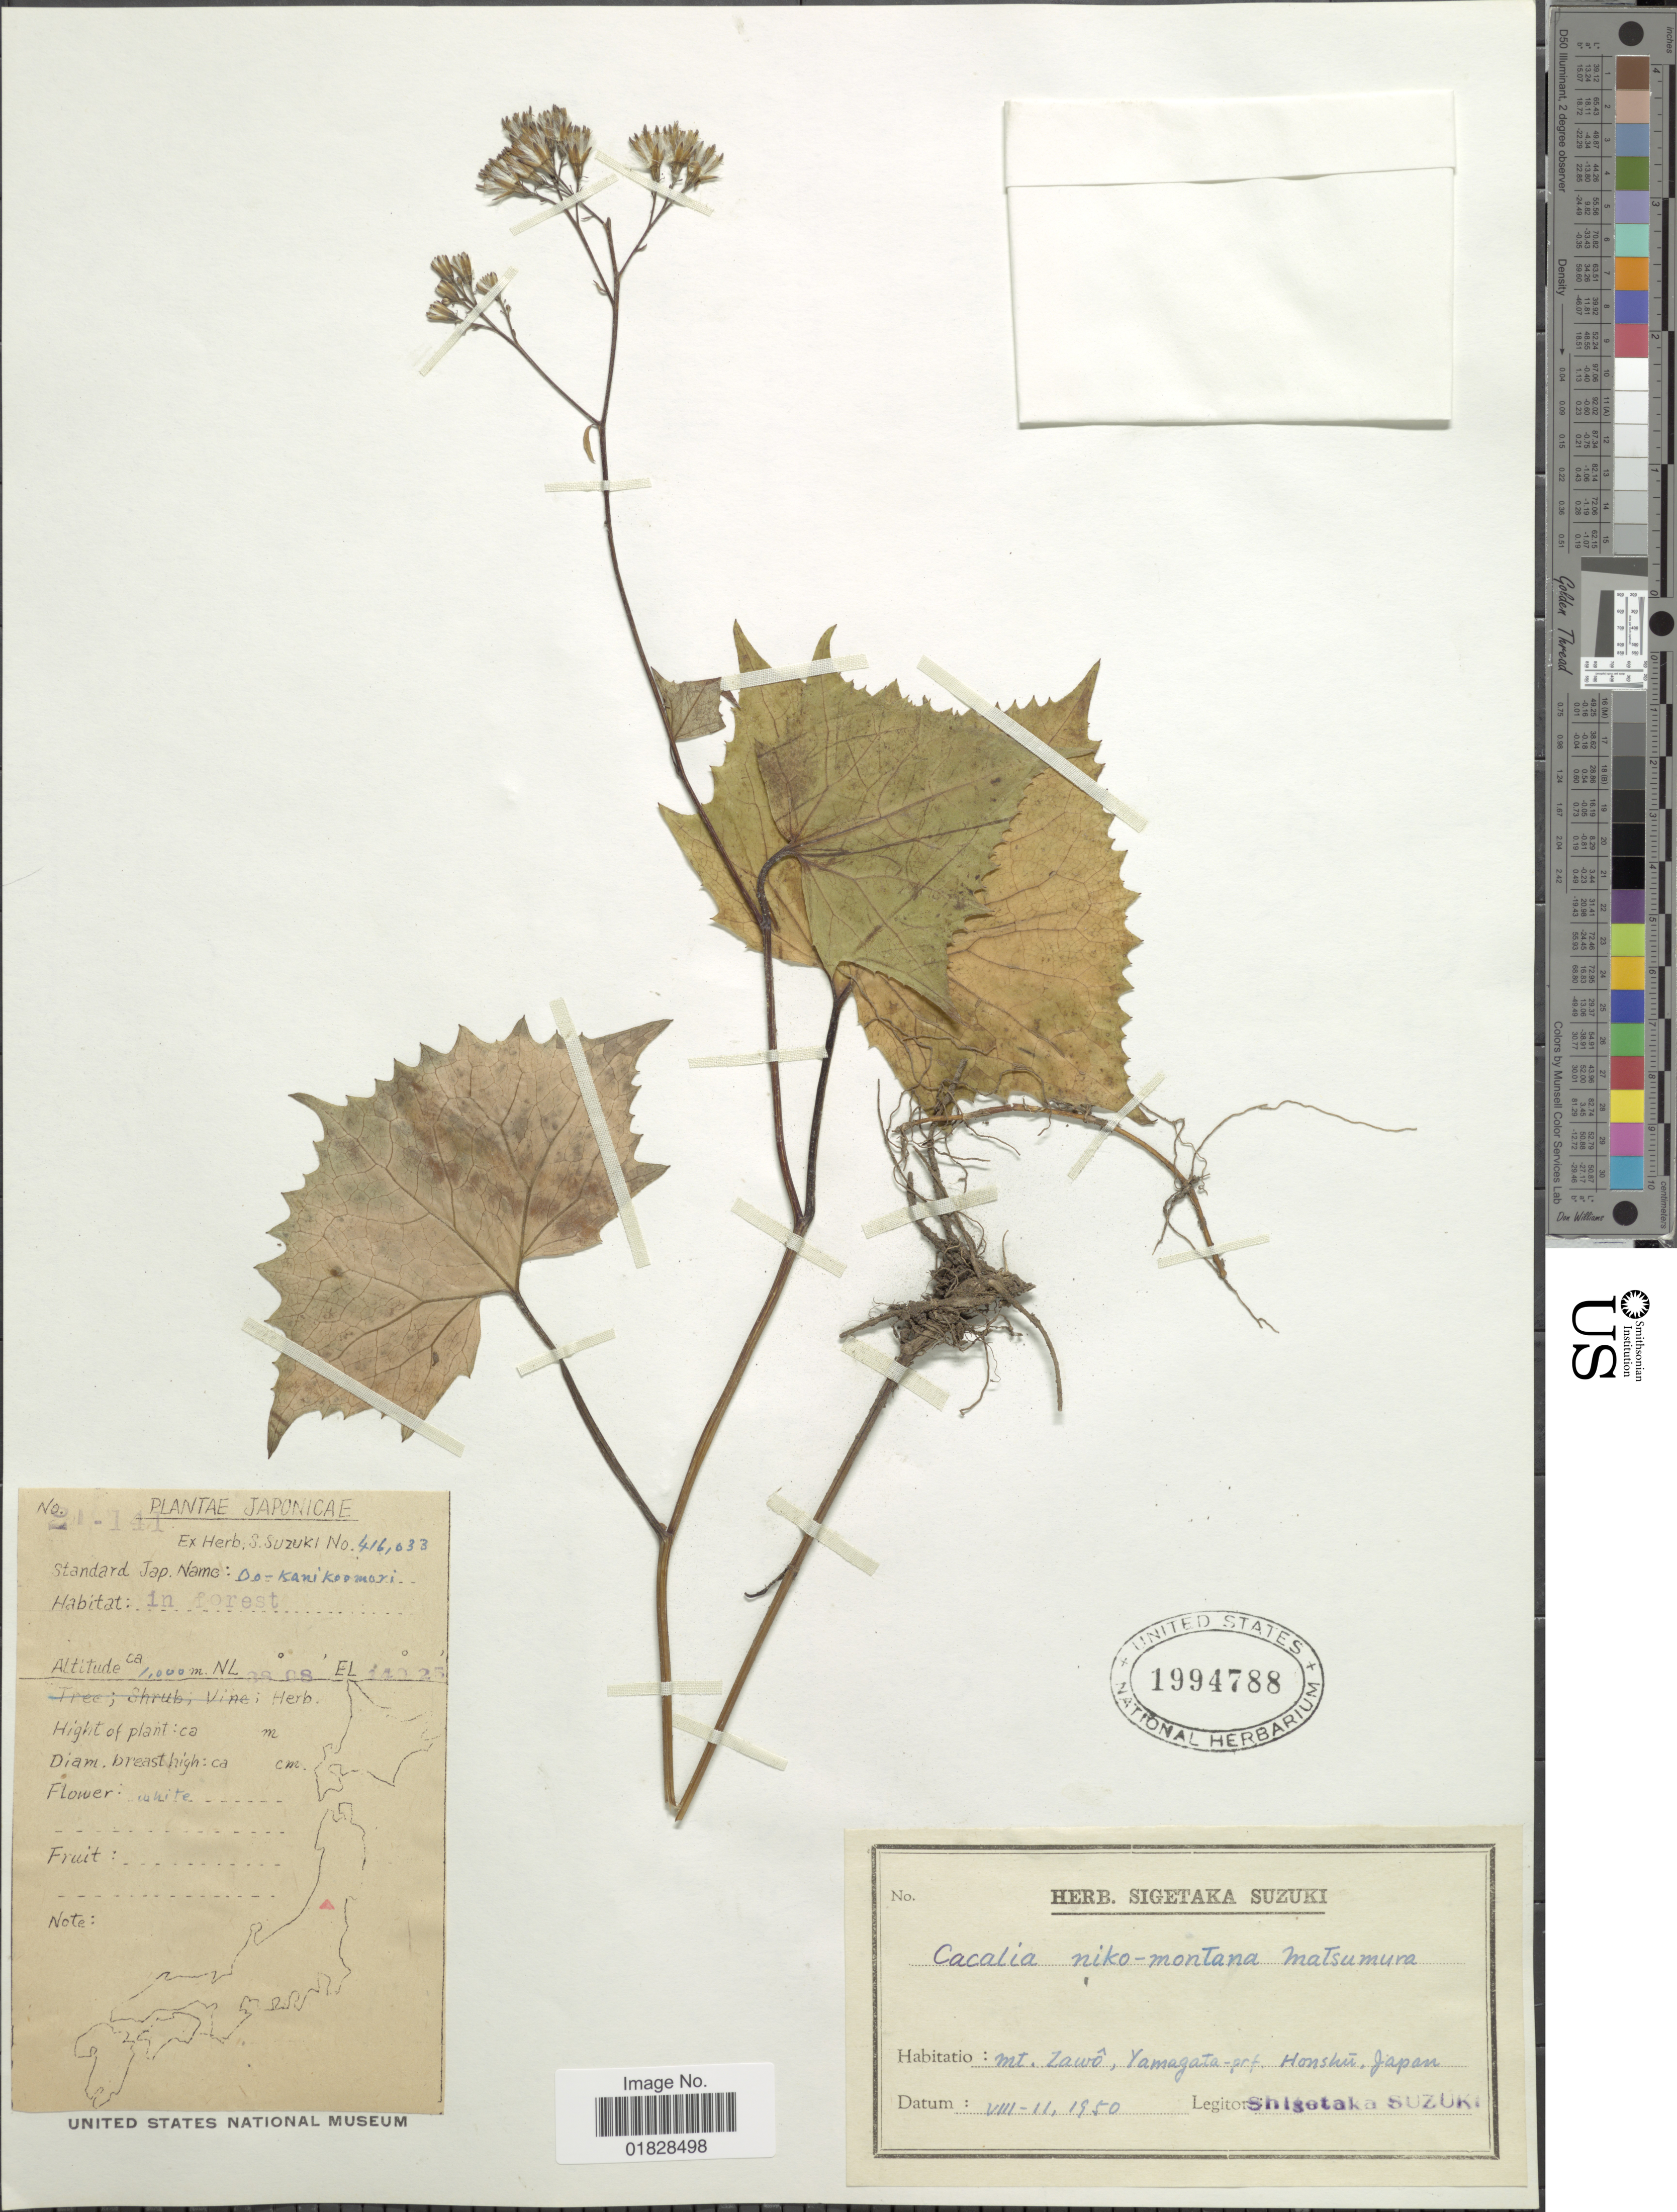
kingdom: Plantae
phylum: Tracheophyta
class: Magnoliopsida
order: Asterales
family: Asteraceae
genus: Parasenecio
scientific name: Parasenecio nikomontanus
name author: (Matsum.) H. Koyama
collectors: S. Suzuki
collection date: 1950-08-11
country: Japan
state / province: Yamagata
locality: Mt. Zawô, Yamagata-prf. Honshü, Japan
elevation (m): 1000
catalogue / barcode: US 1994788